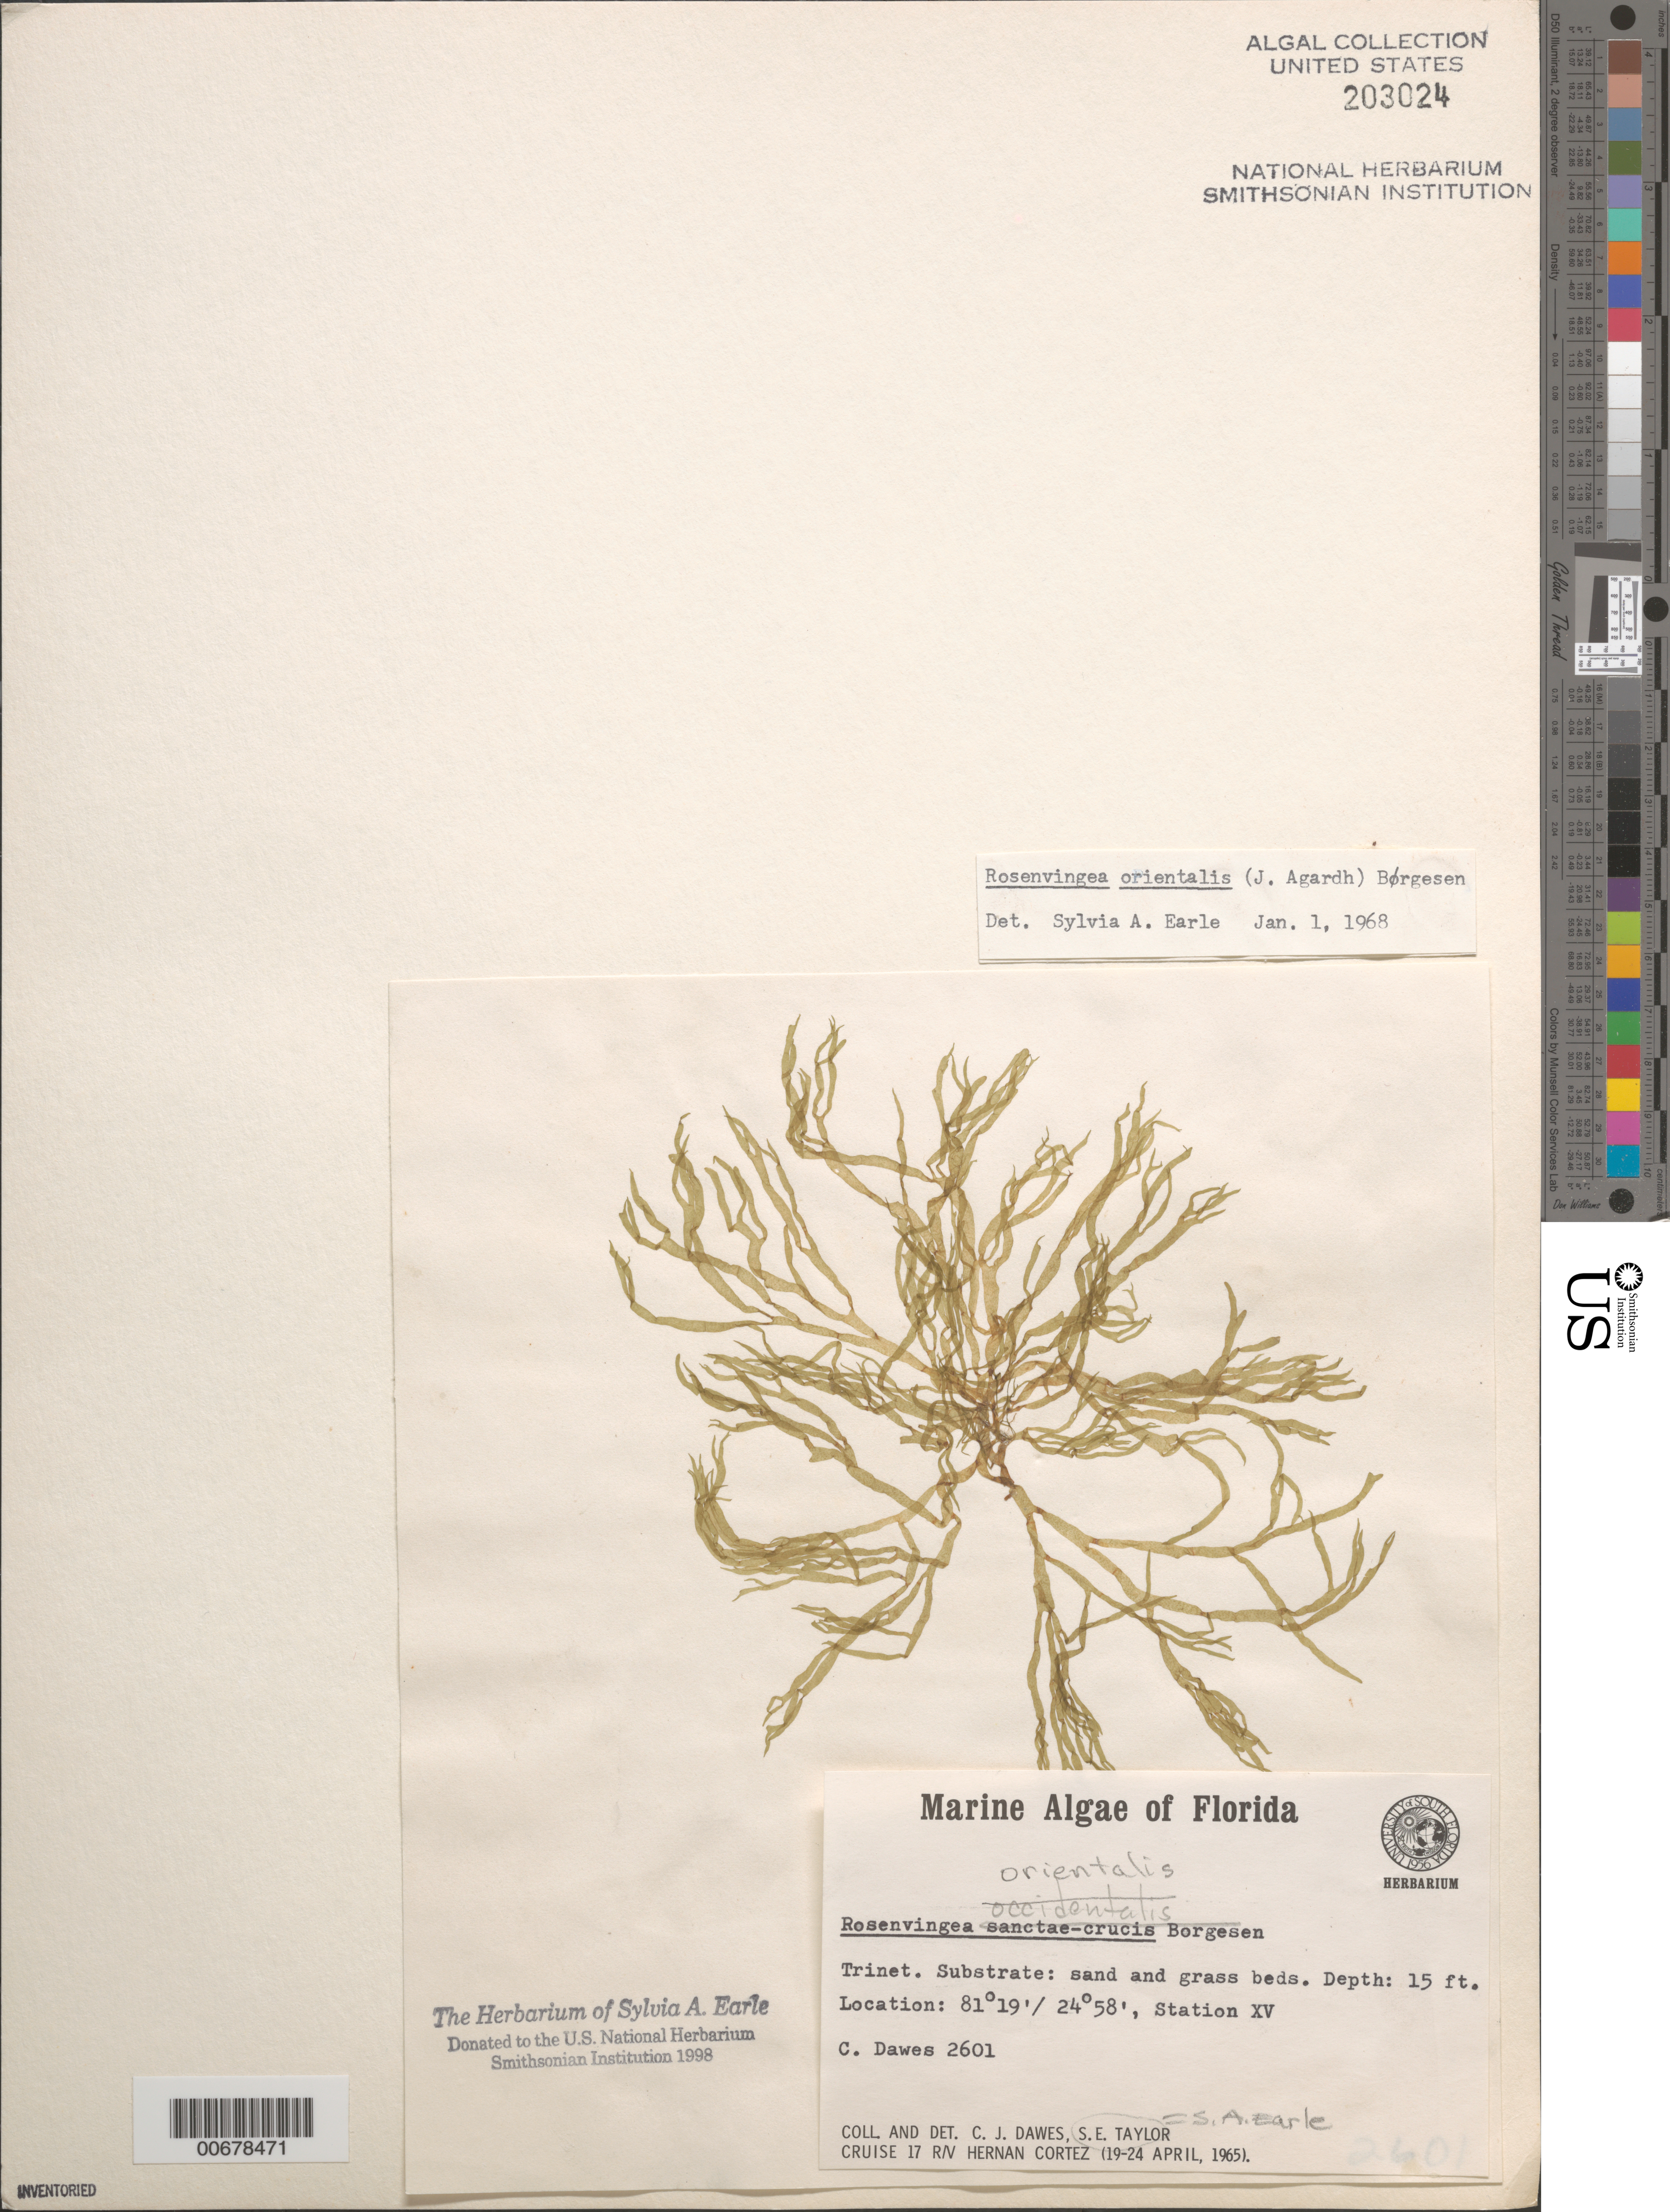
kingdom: Chromista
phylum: Ochrophyta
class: Phaeophyceae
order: Scytosiphonales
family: Scytosiphonaceae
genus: Rosenvingea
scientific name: Rosenvingea orientalis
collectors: C. Dawes & S. A. Earle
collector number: CJD 2601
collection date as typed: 19 Apr 1965 to 24 Apr 1965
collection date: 1965-04-19/1965-04-24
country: United States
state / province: Florida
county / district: Monroe County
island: Florida Keys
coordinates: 24 58' N, 81 19' W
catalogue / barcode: US 203024